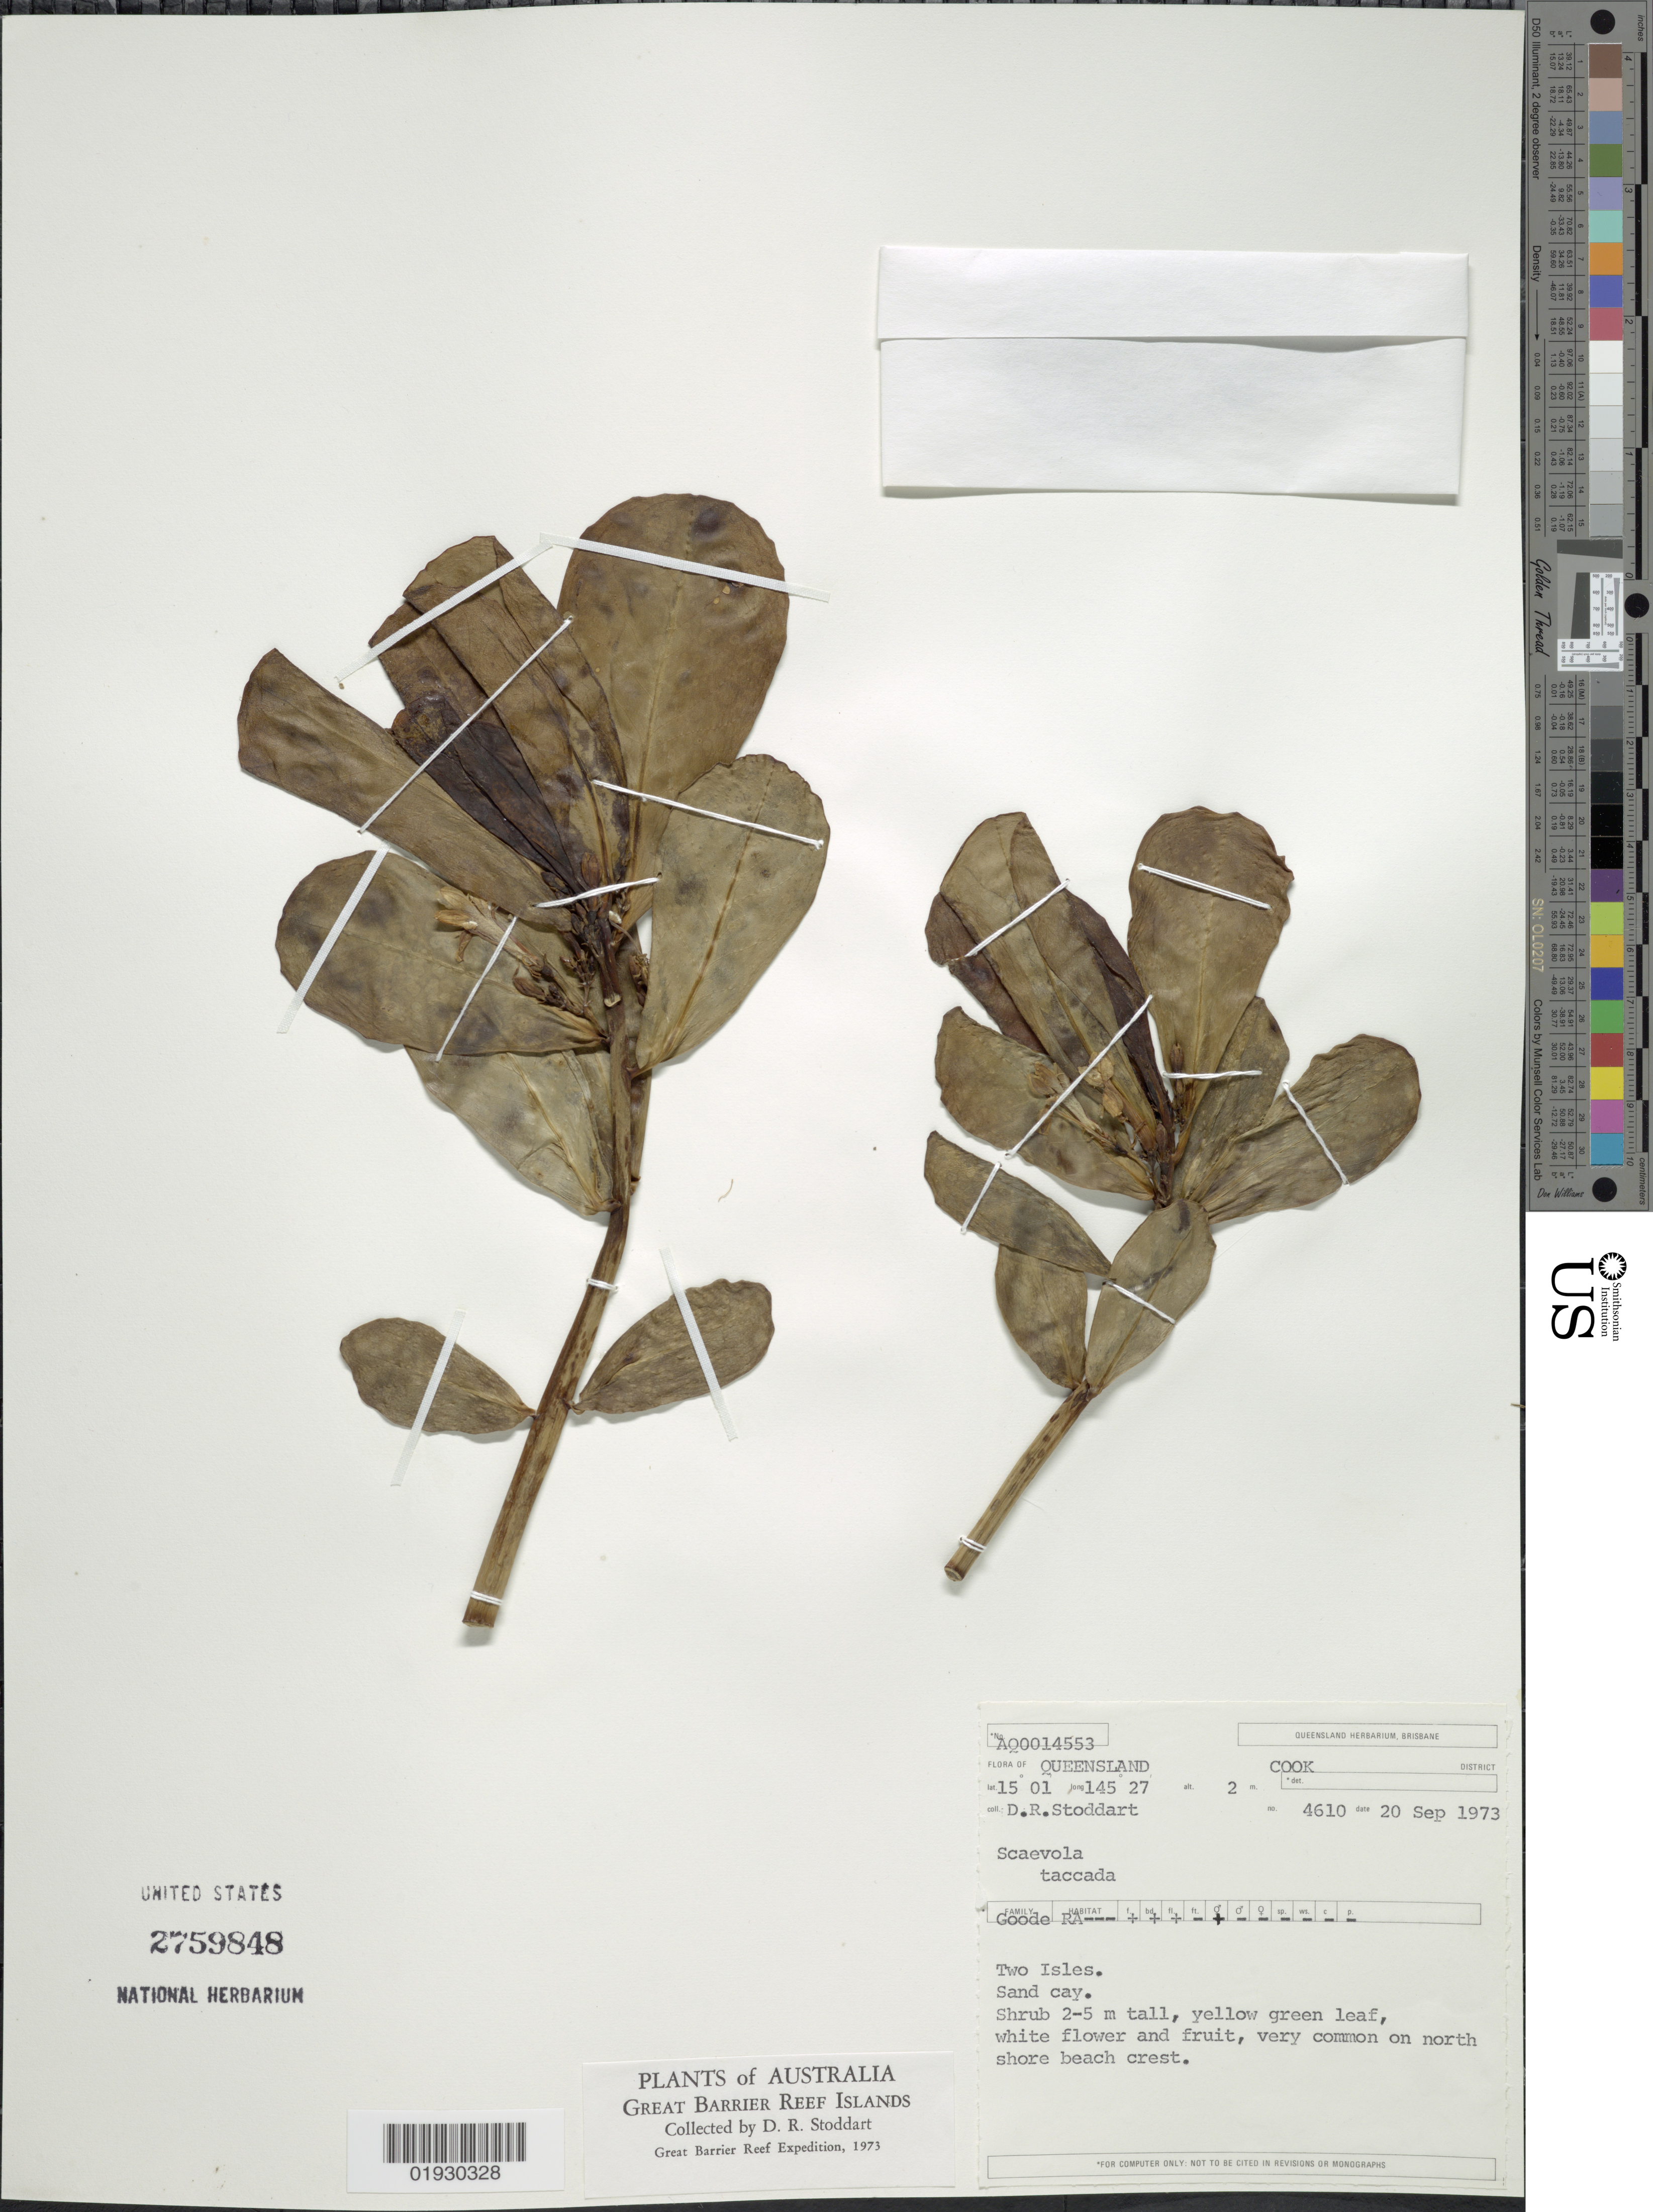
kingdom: Plantae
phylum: Tracheophyta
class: Magnoliopsida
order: Asterales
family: Goodeniaceae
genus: Scaevola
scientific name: Scaevola taccada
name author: (Gaertn.) Roxb.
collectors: D. R. Stoddart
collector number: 4610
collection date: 1973-09-20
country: Australia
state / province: Queensland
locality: Cook District. Two Isles. Sand cay.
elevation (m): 2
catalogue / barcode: US 2759848